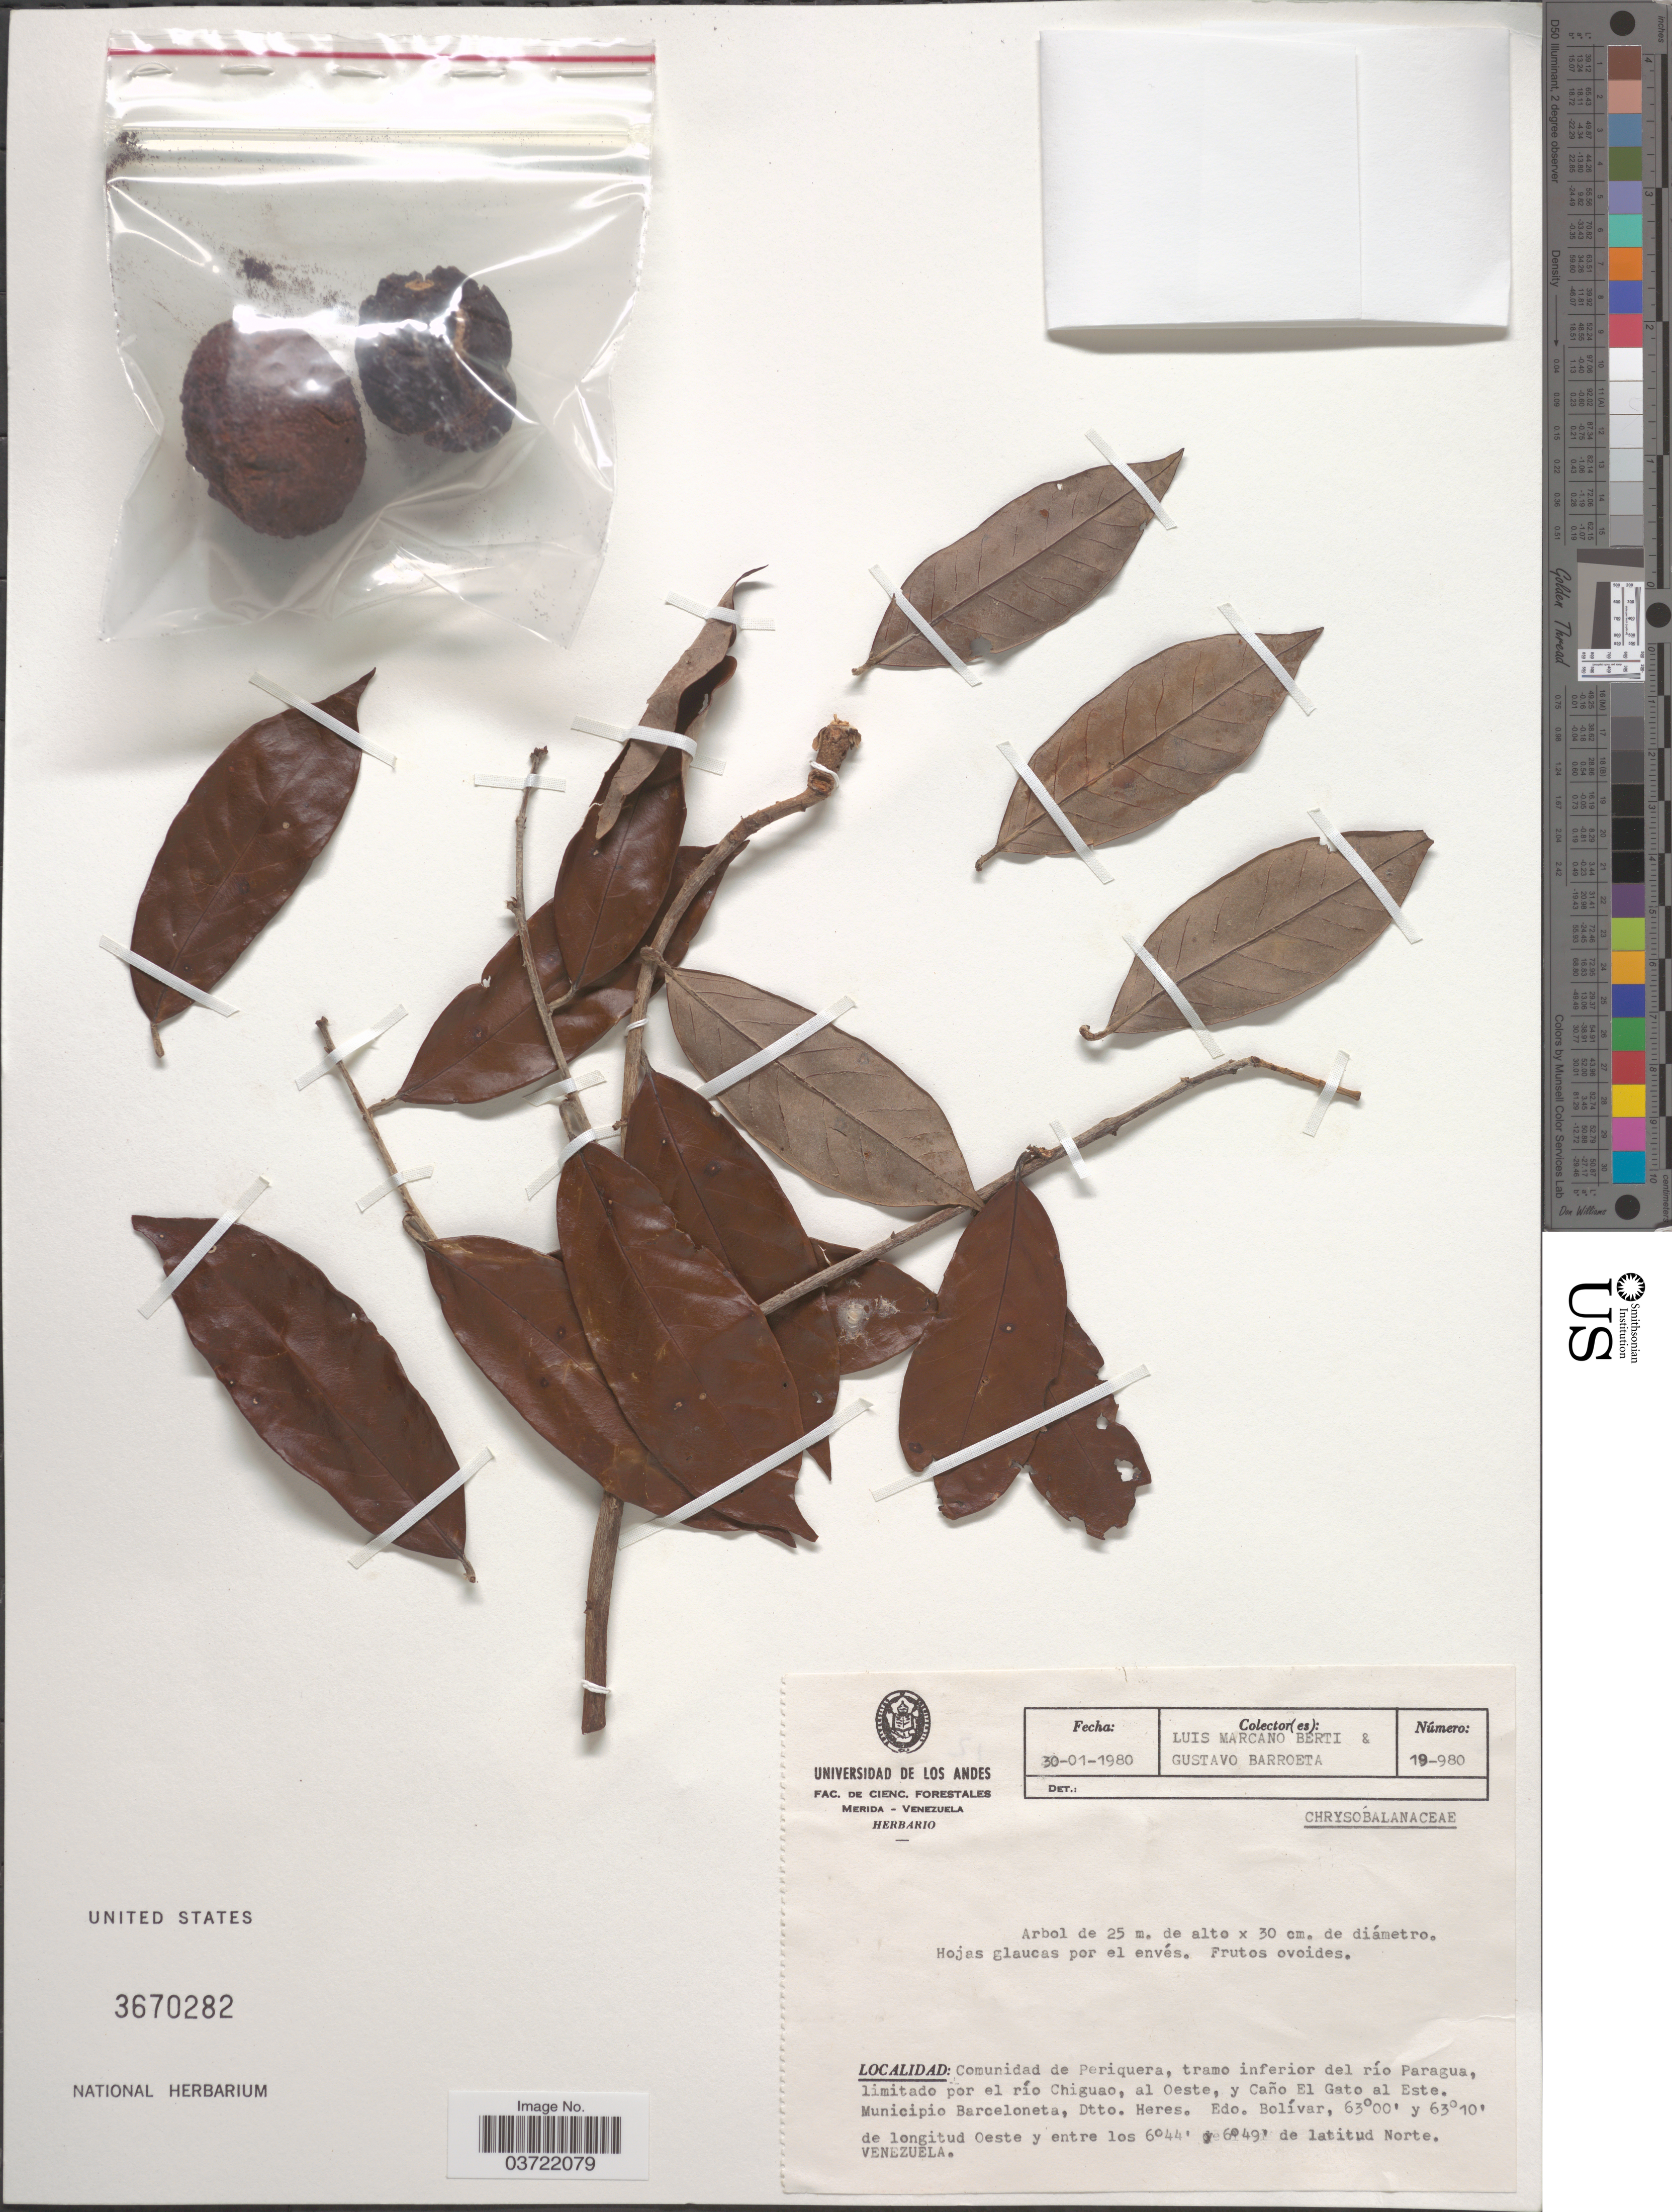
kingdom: Plantae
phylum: Tracheophyta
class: Magnoliopsida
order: Malpighiales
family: Chrysobalanaceae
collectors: L. Marcano-Berti & G. Barroeta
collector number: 19-980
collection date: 1980-01-30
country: Venezuela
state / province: Bolivar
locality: Comunidad de Periquera, tramo inferior del río Paragua, limitado por el río Chiguao, al Oeste, y Caño El Gato el Este. Municipio Barceloneta, Dtto. Heres.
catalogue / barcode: US 3670282